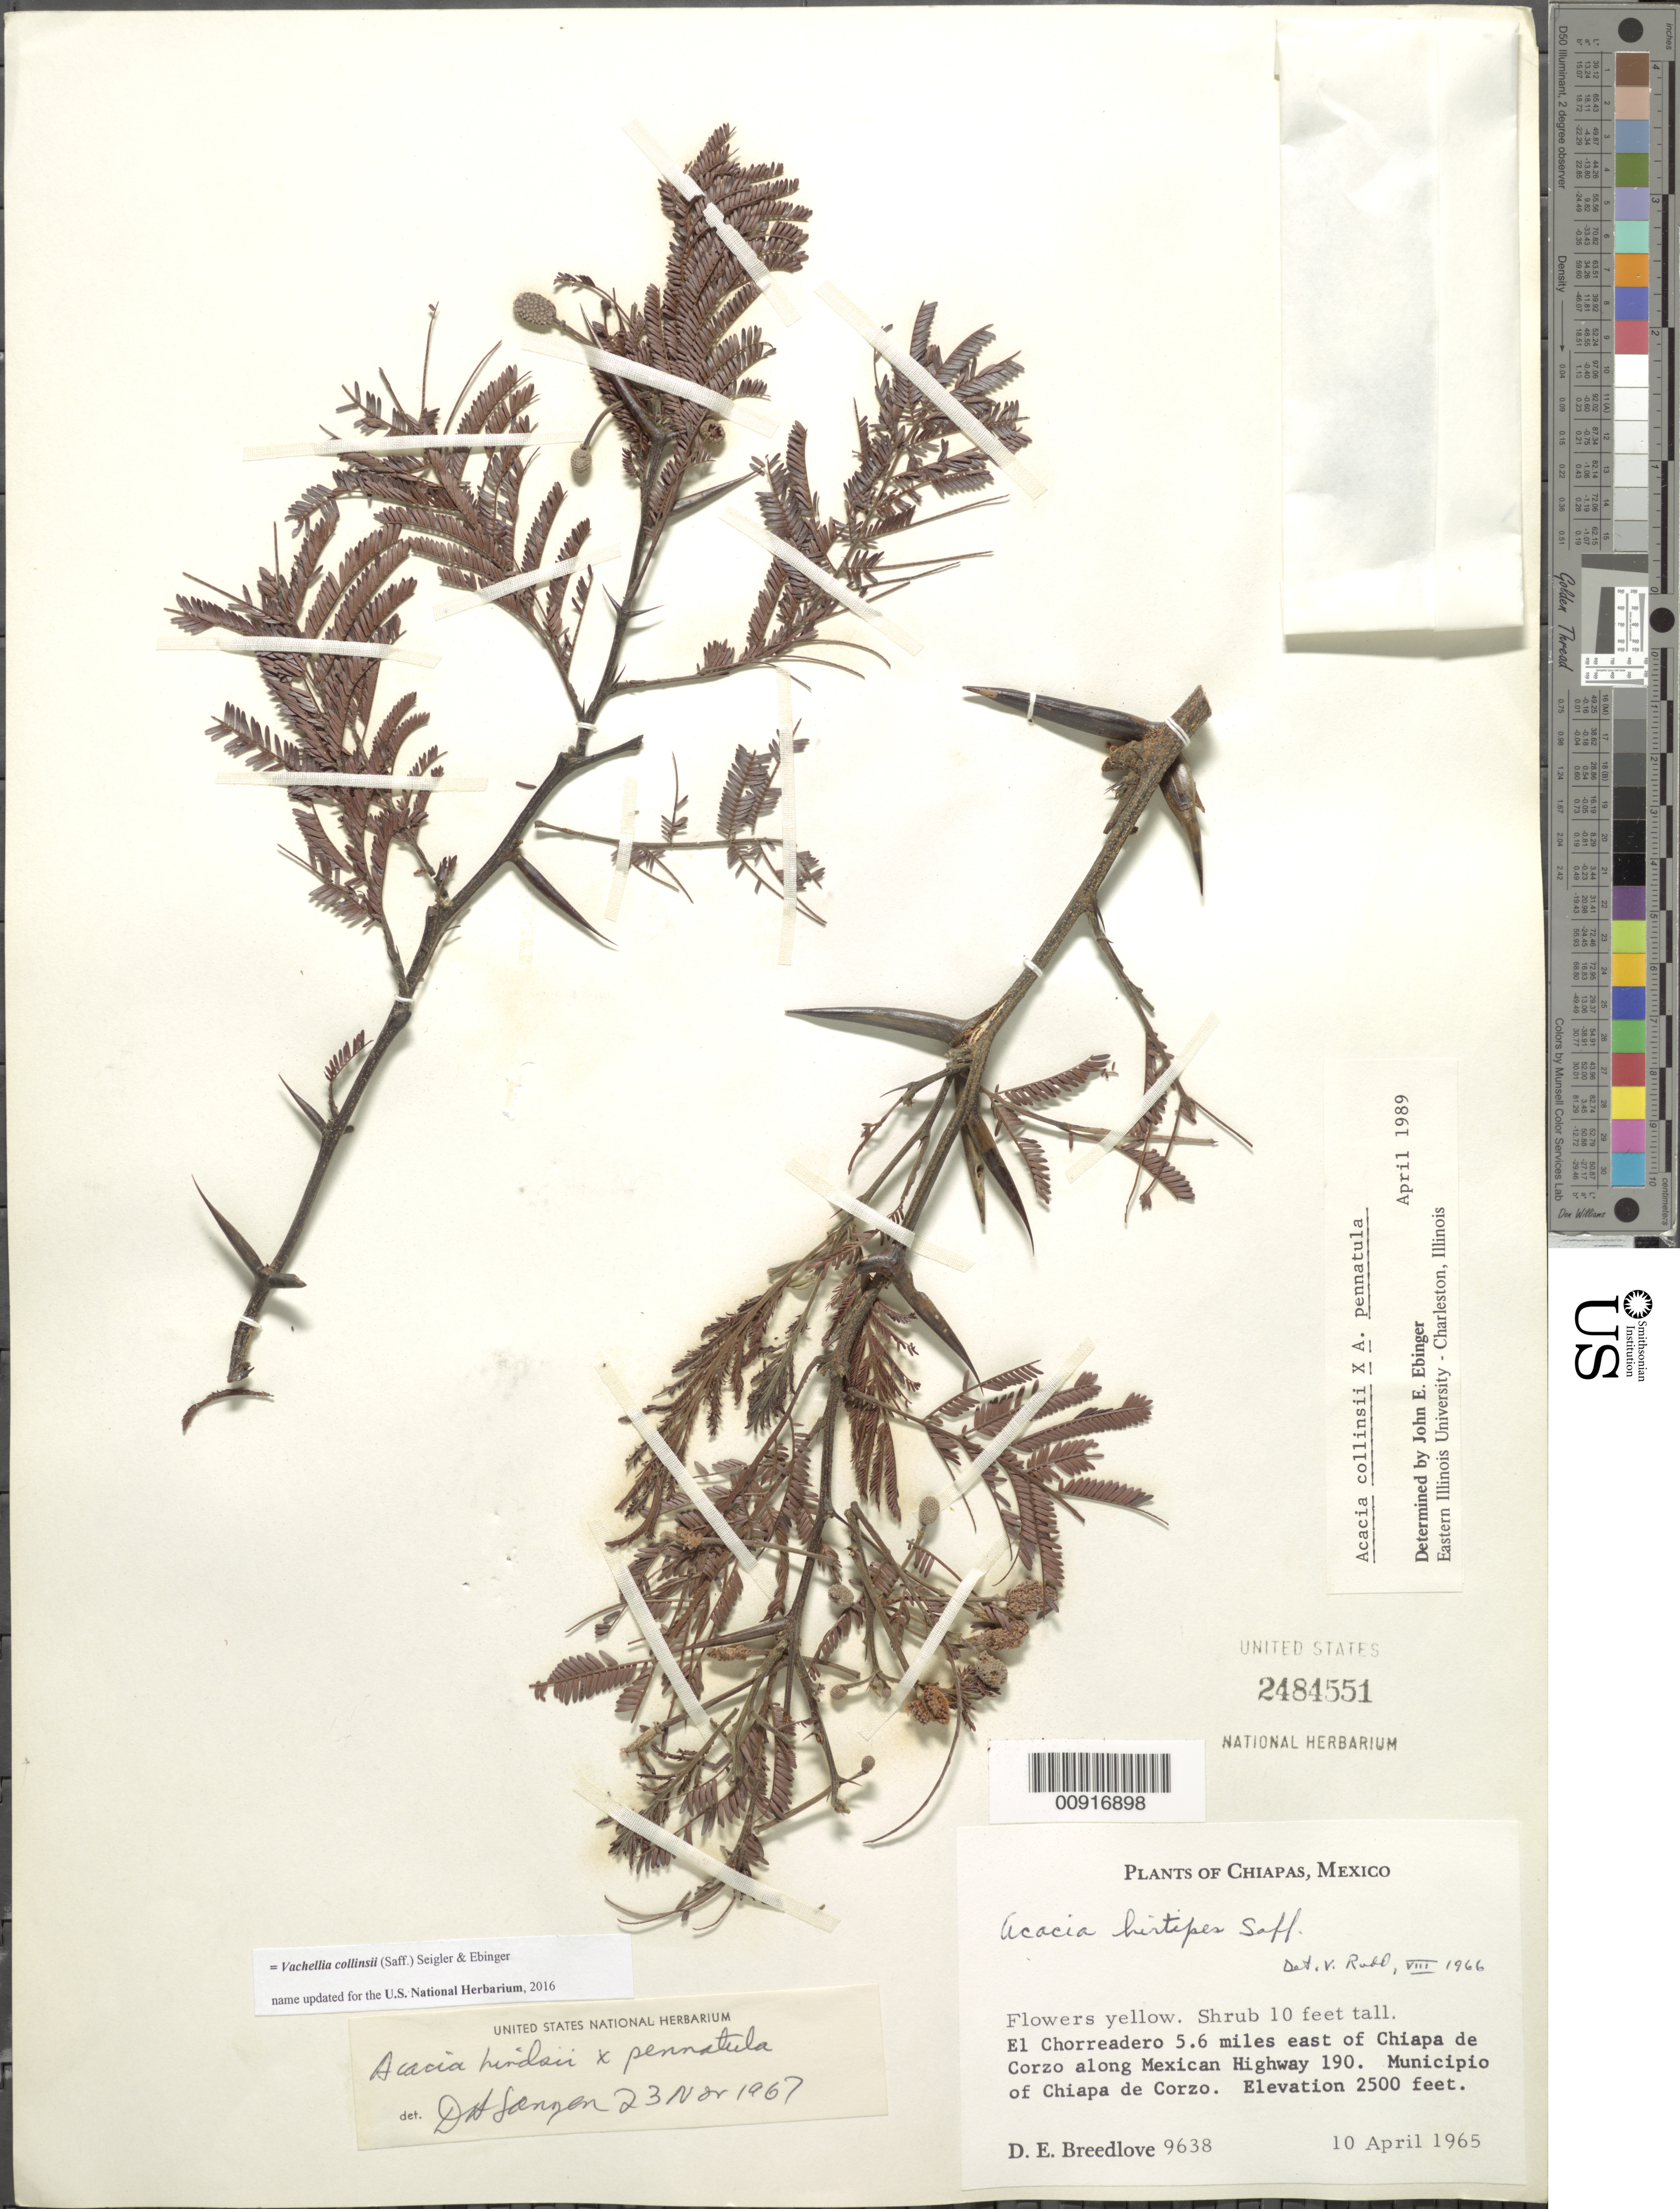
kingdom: Plantae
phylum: Tracheophyta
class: Magnoliopsida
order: Fabales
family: Fabaceae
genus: Vachellia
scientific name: Vachellia collinsii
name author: (Saff.) Seigler & Ebinger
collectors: D. E. Breedlove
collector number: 9638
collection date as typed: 10 Apr 1965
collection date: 1965-04-10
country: Mexico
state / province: Chiapas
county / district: Chiapa de Corzo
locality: El Chorreadero 5.6 miles east of Chiapa de Corzo along Mexican Highway 190. Municipio of Chiapa de Corzo, Chiapas.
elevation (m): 762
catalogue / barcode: US 2484551